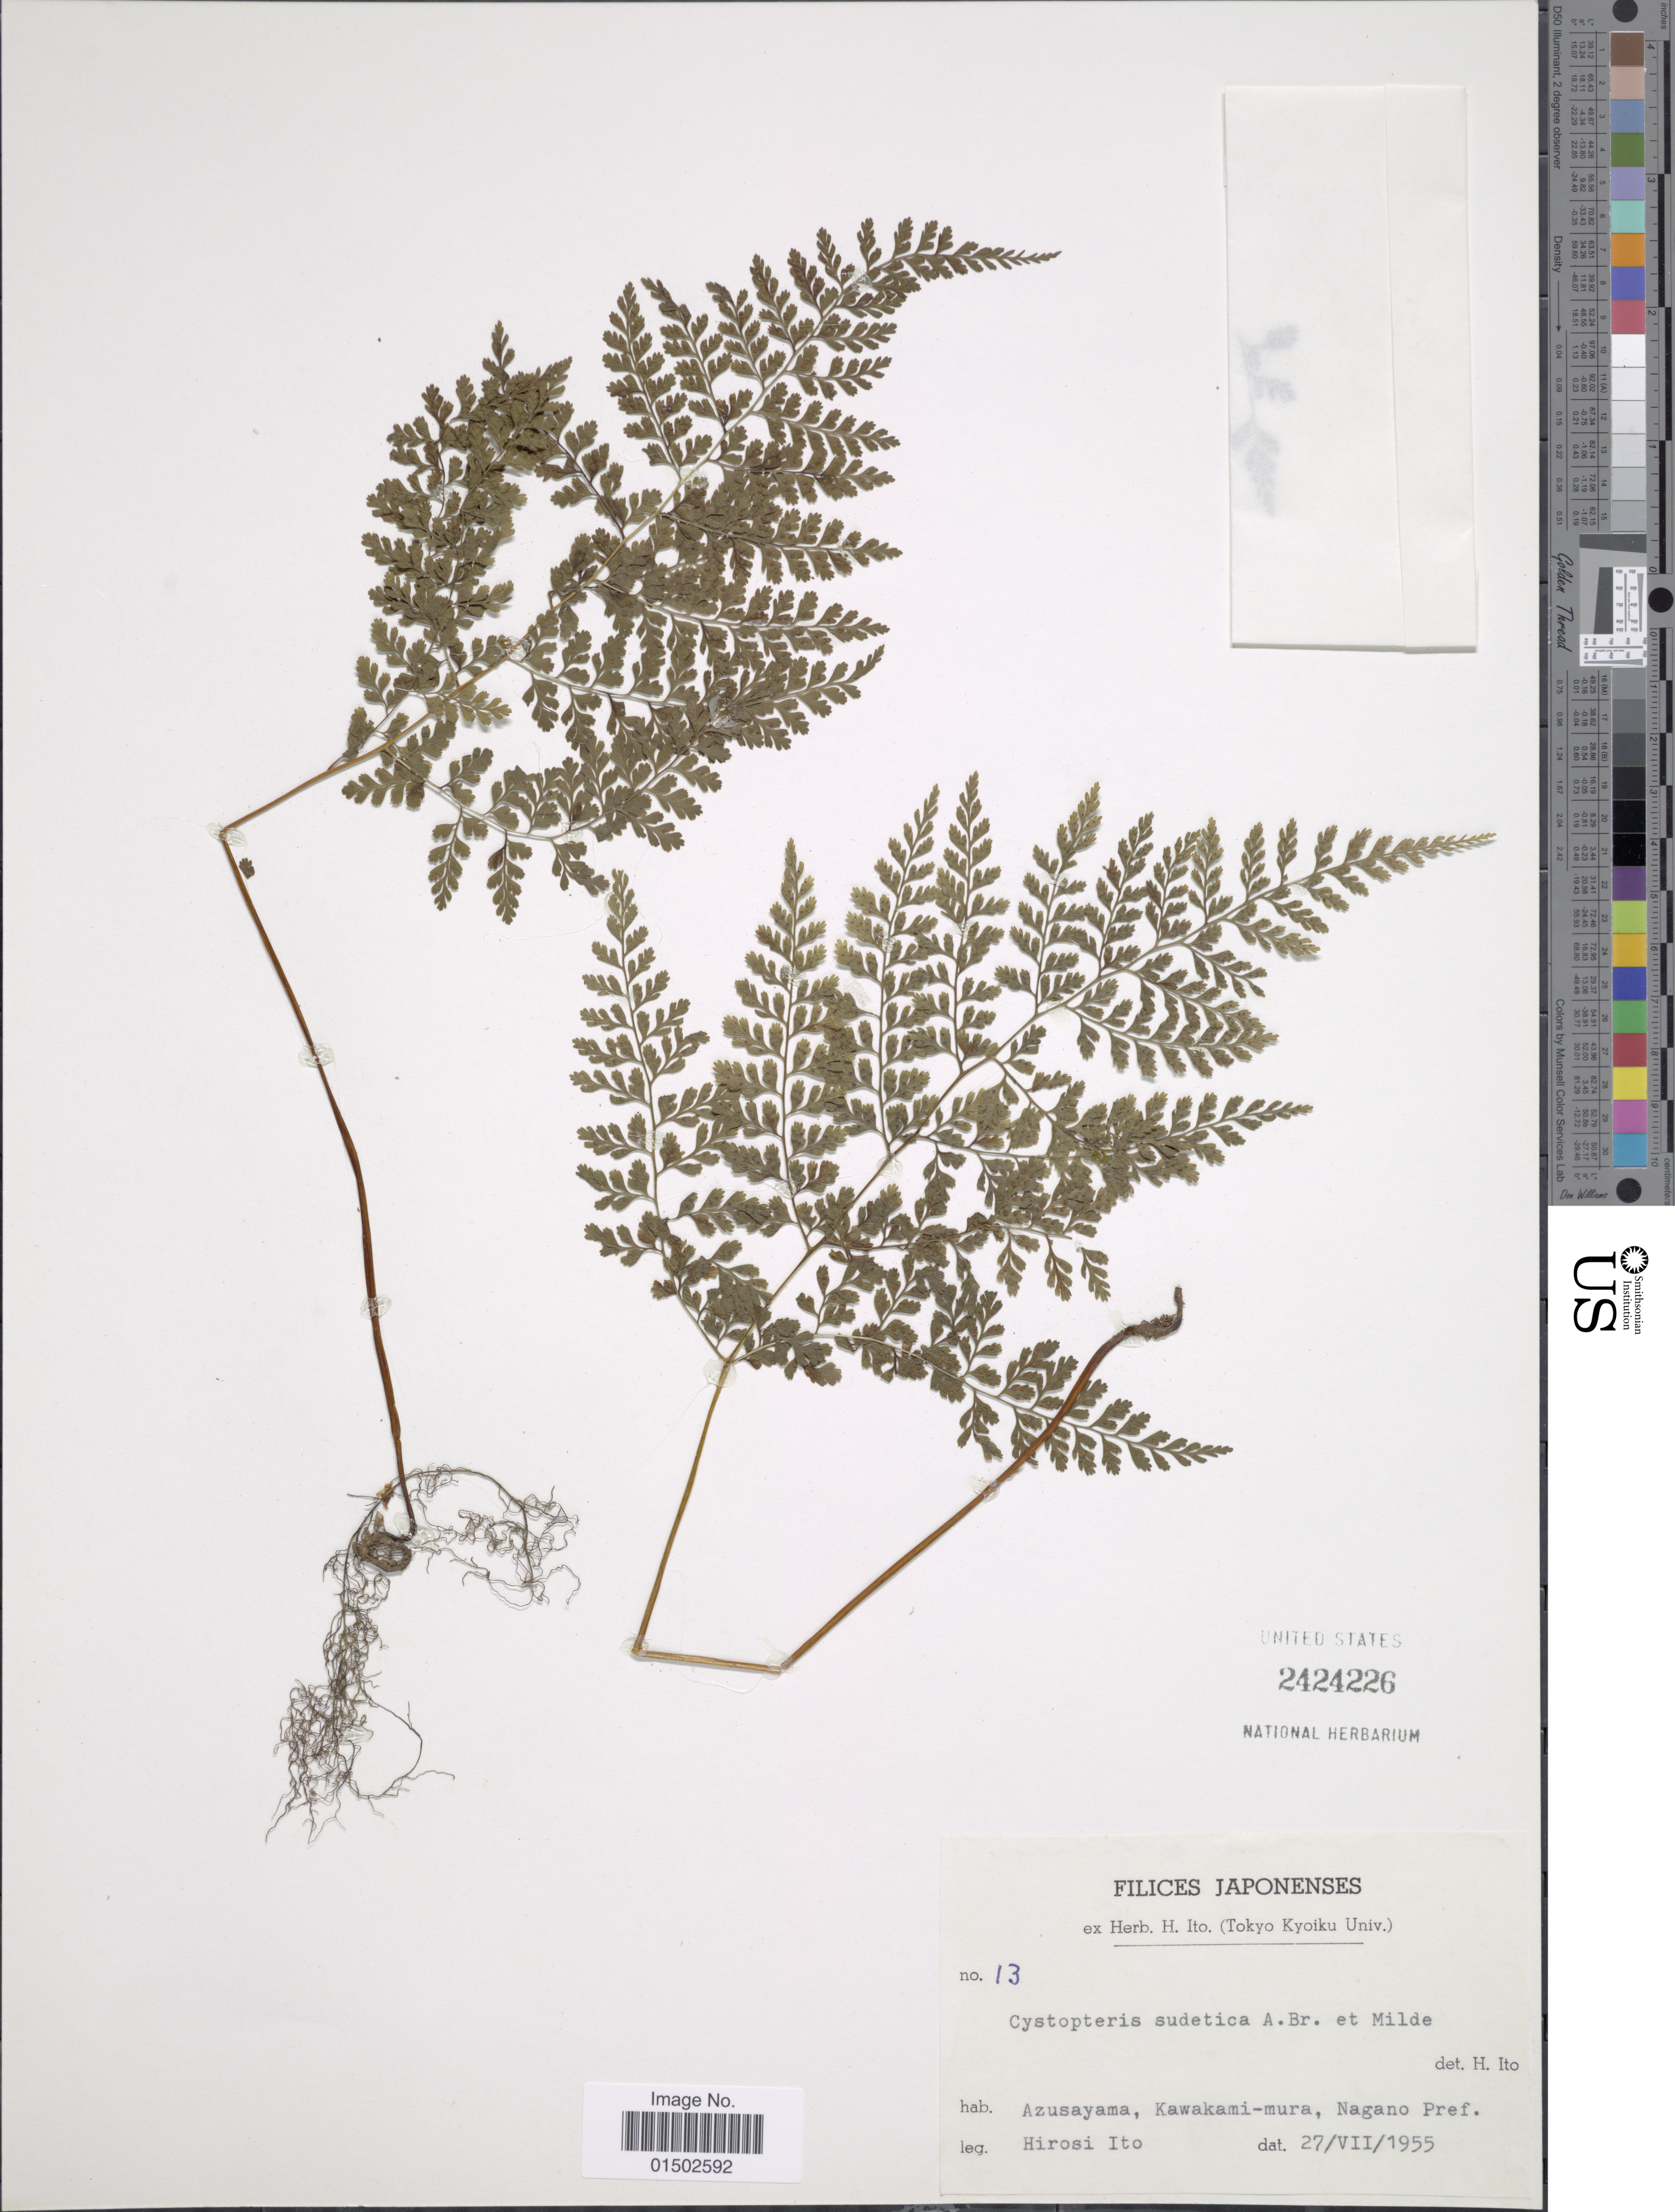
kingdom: Plantae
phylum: Tracheophyta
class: Polypodiopsida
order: Polypodiales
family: Cystopteridaceae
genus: Cystopteris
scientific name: Cystopteris sudetica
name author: A. Braun & Milde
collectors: H. Itô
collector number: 13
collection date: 1955-07-27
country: Japan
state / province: Nagano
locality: Azusayama, Kawakami- mura, Nagano Pref.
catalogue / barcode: US 2424226